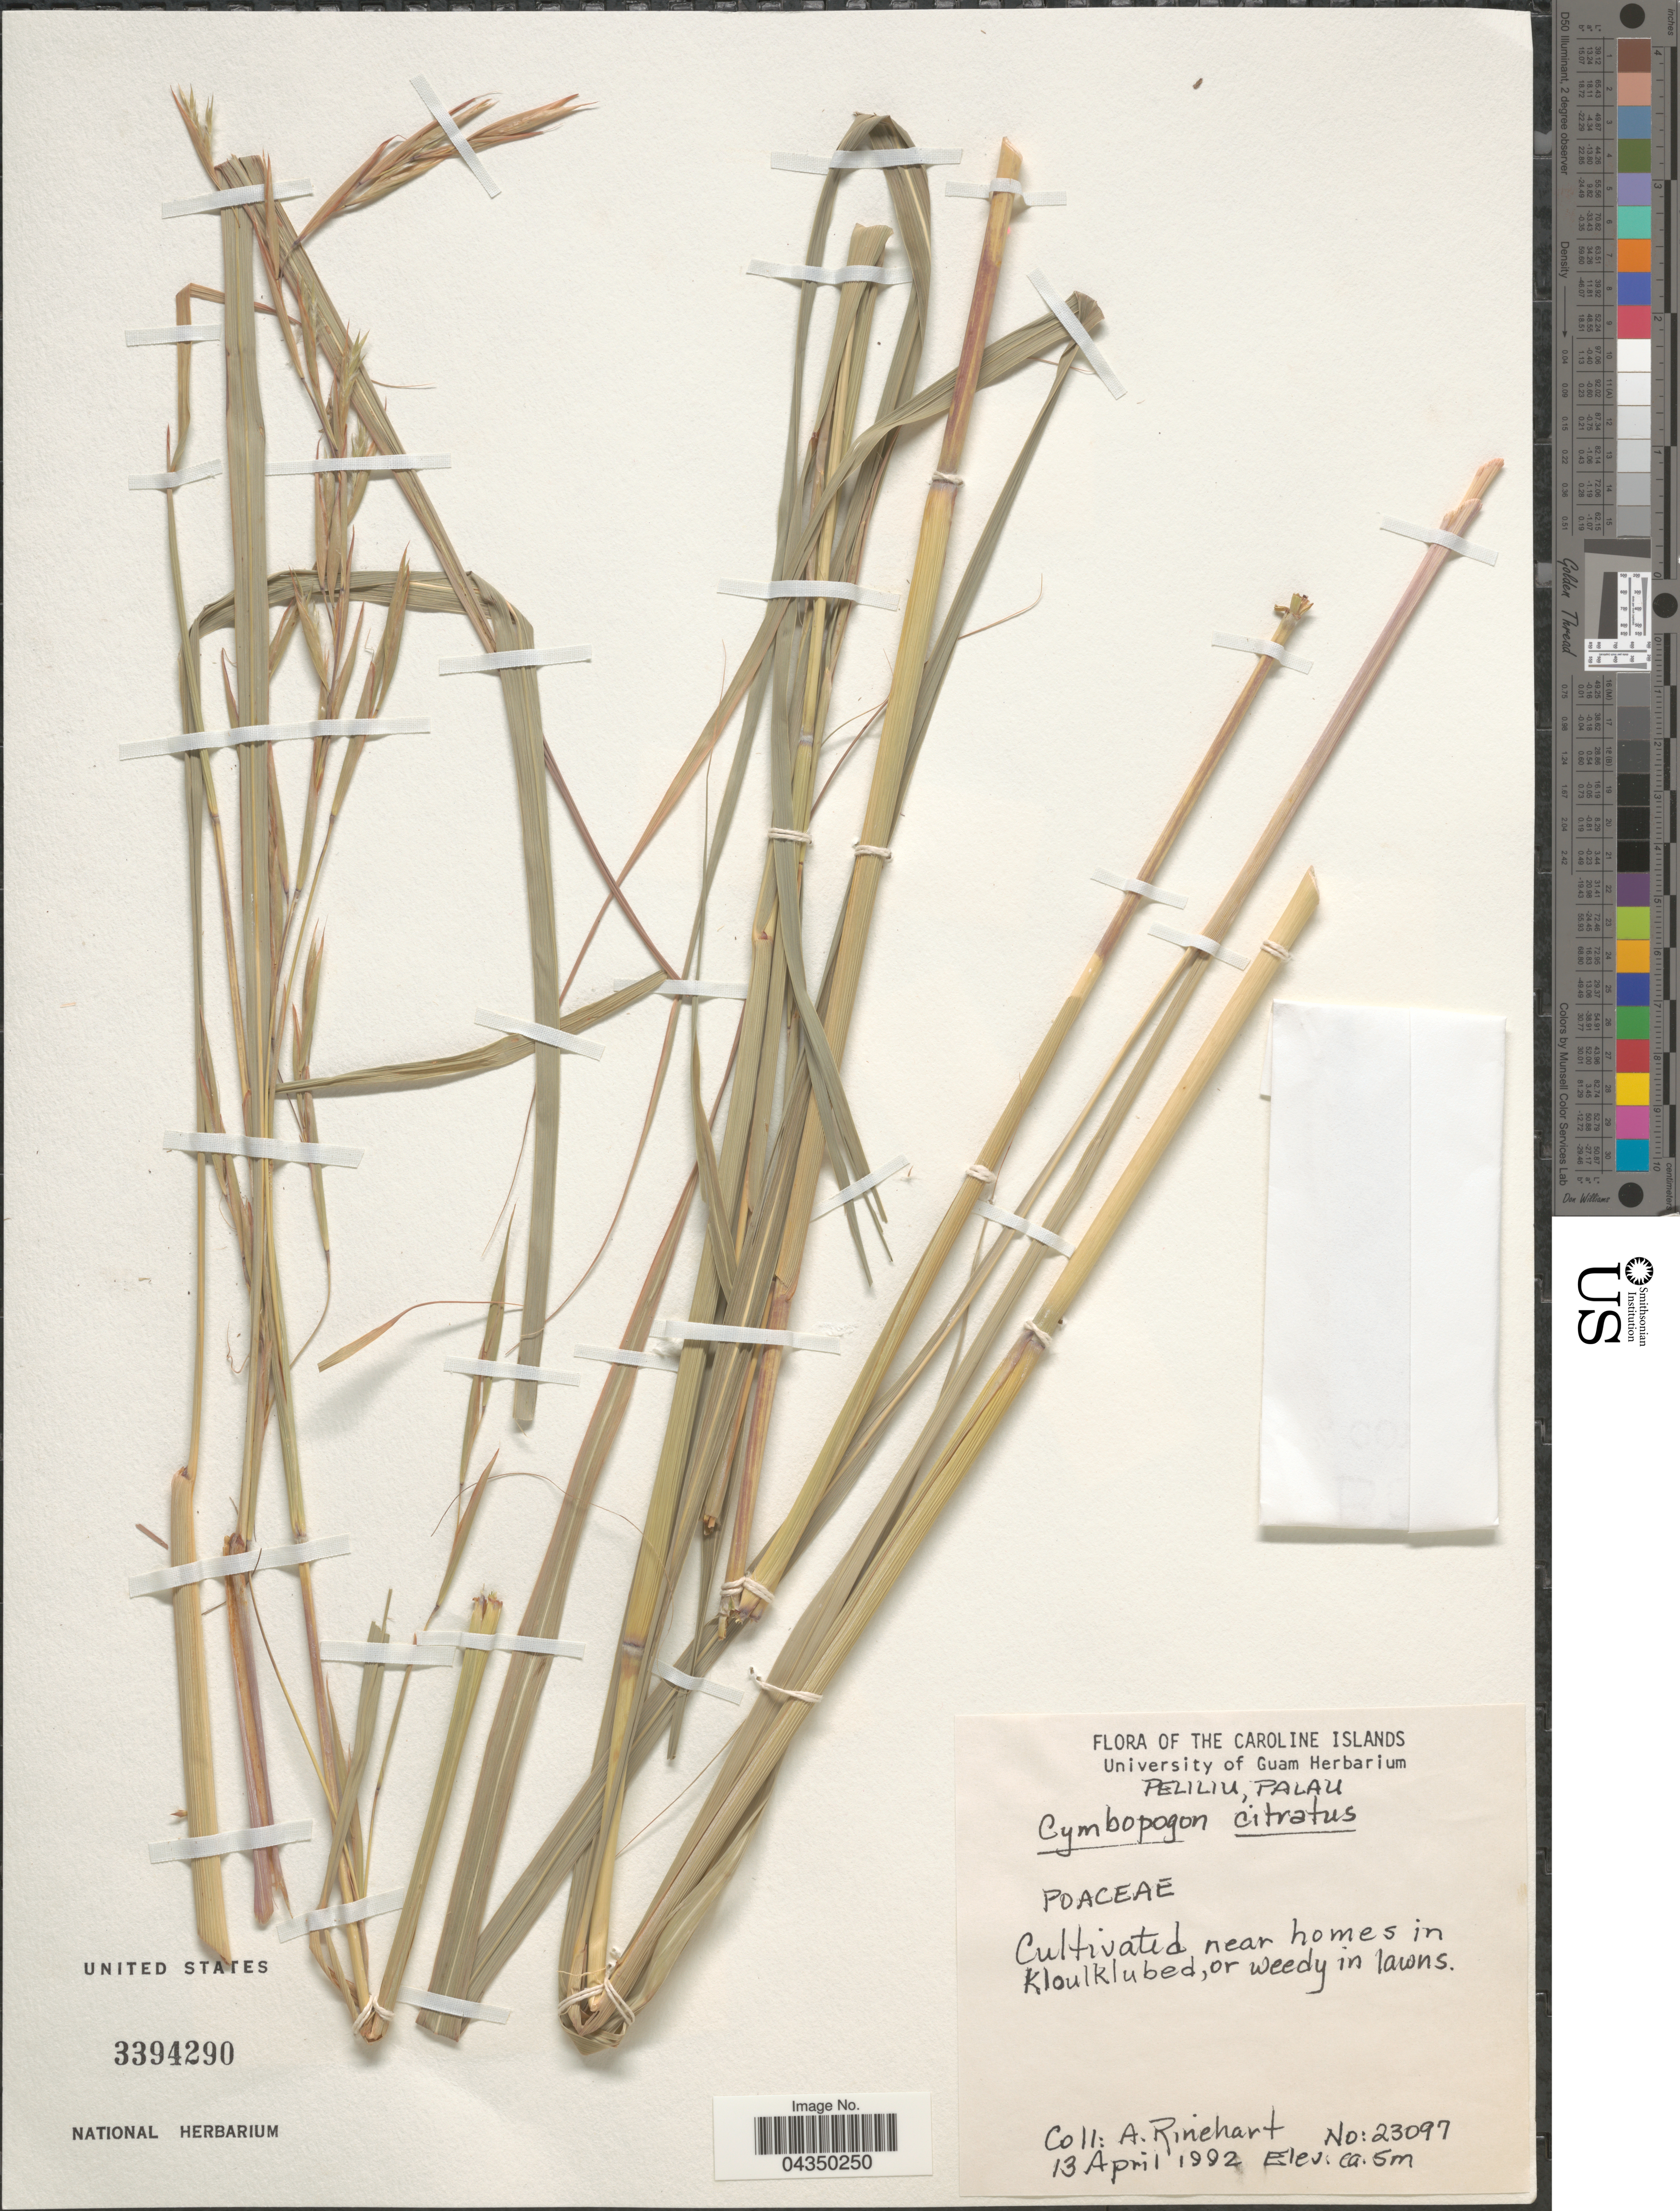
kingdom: Plantae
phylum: Tracheophyta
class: Liliopsida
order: Poales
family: Poaceae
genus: Cymbopogon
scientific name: Cymbopogon citratus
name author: (DC.) Stapf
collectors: A. Rinehart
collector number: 23097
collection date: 1992-04-13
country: Palau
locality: The Caroline Islands. Peliliu, Palau. Cultivated near homes in Kloulklubed, or weedy in lawns.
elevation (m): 5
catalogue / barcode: US 3394290